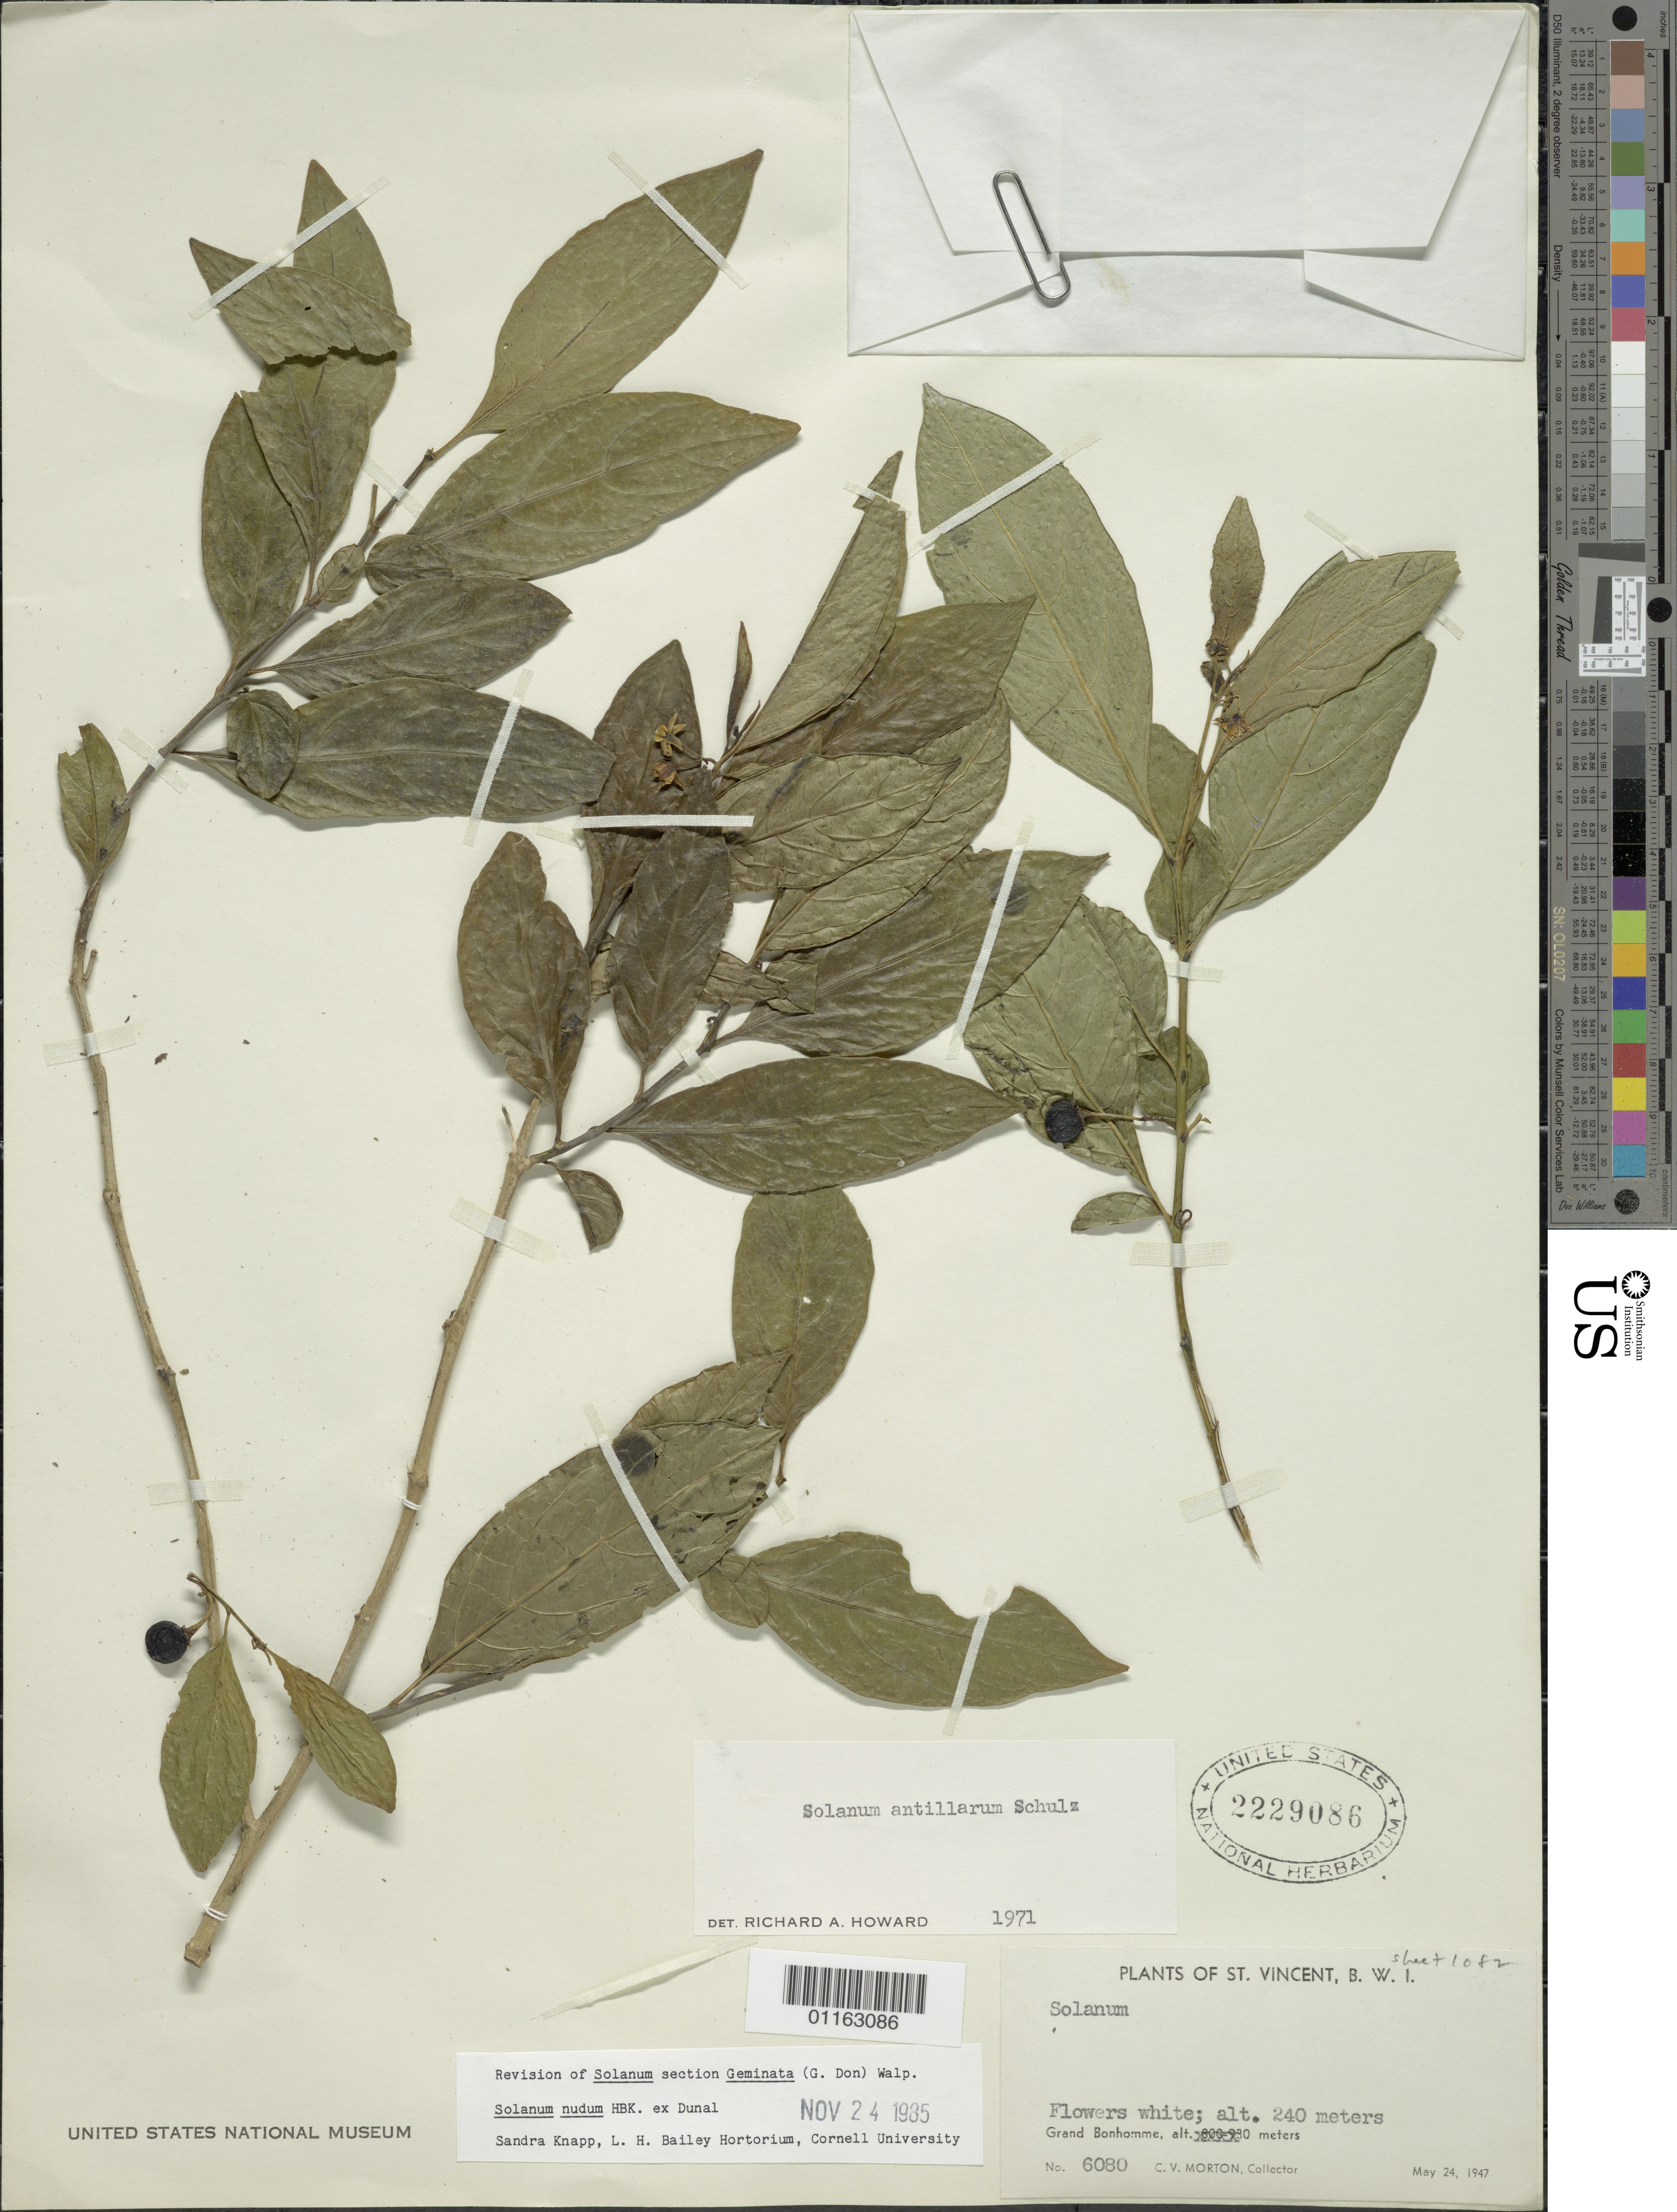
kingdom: Plantae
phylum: Tracheophyta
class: Magnoliopsida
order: Solanales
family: Solanaceae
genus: Solanum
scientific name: Solanum nudum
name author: Humb. & Bonpl. ex Dunal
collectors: C. V. Morton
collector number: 6080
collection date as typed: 24 May 1947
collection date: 1947-05-24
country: St. Vincent - Grenadines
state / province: Saint Patrick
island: St. Vincent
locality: Grand Bonhomme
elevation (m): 240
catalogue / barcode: US 2229086